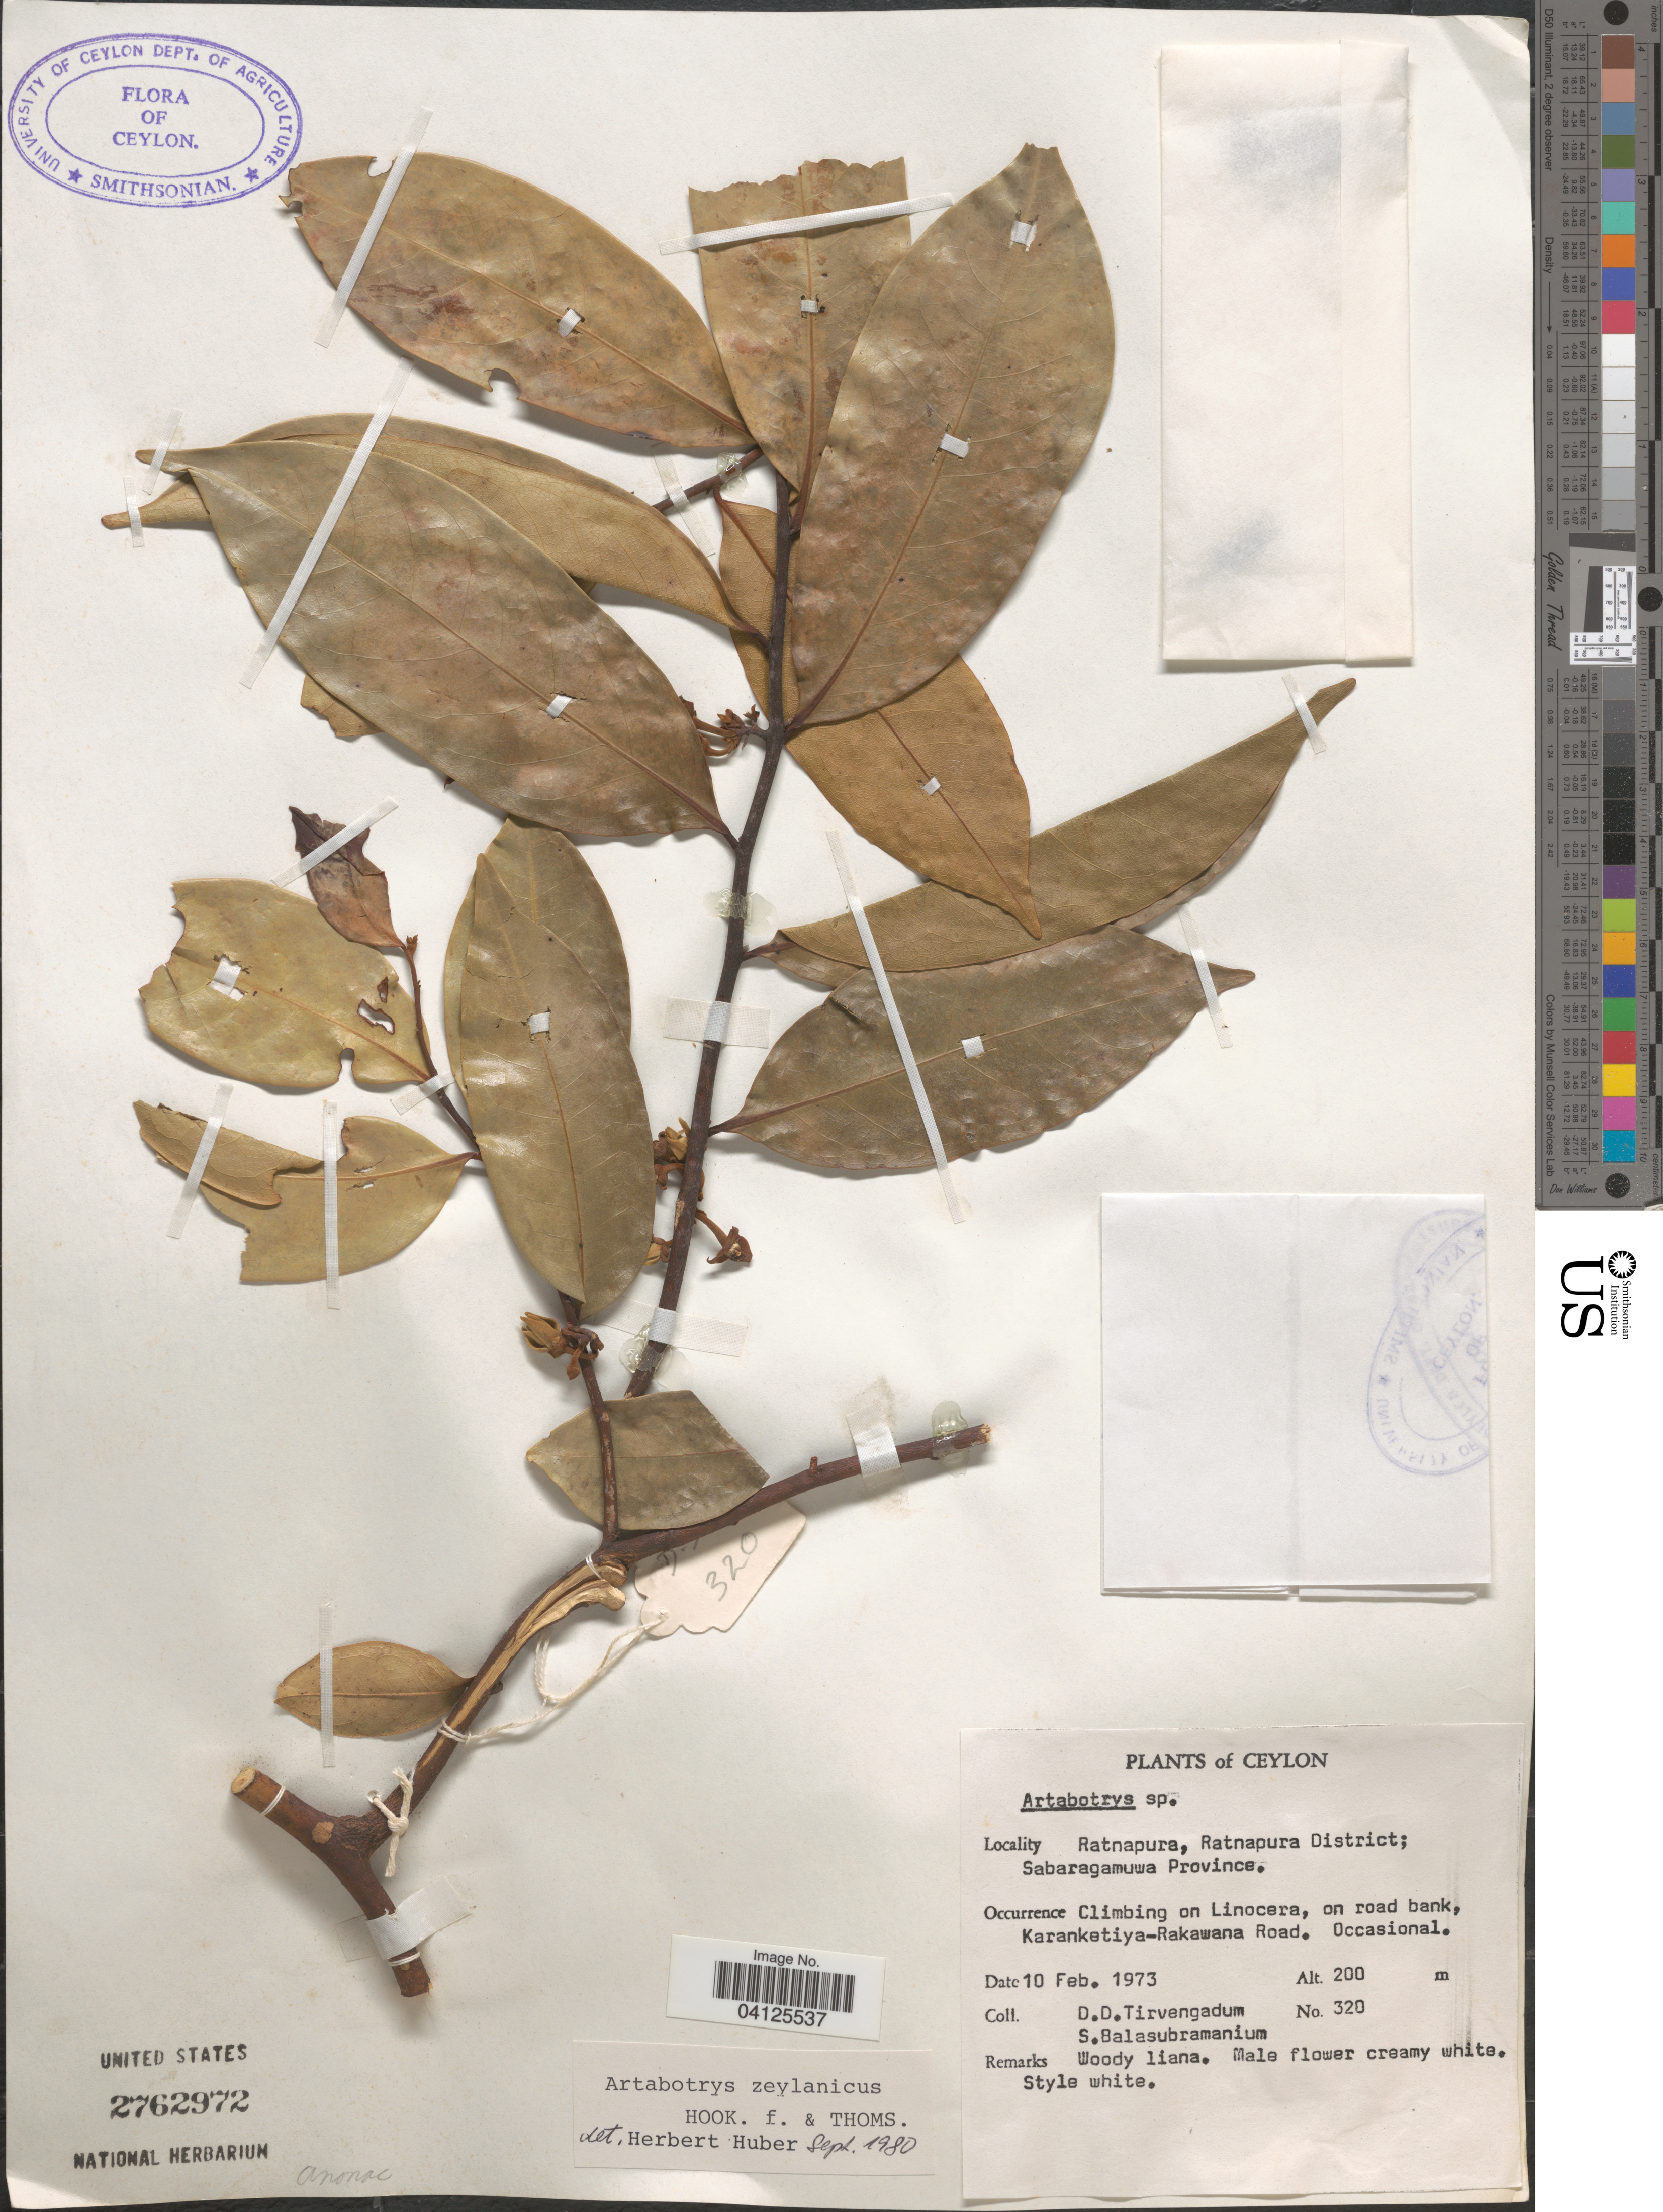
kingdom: Plantae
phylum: Tracheophyta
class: Magnoliopsida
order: Magnoliales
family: Annonaceae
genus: Artabotrys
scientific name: Artabotrys zeylanicus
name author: Hook. f. & Thomson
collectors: D. Tirvengadum & S. Balasubramanium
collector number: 320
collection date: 1973-02-10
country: Sri Lanka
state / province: Sabaragamuwa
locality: Ceylon. Ratnapura, Ratnapura District. Karanketiya-Rakawana Road.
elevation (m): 200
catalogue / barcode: US 2762972